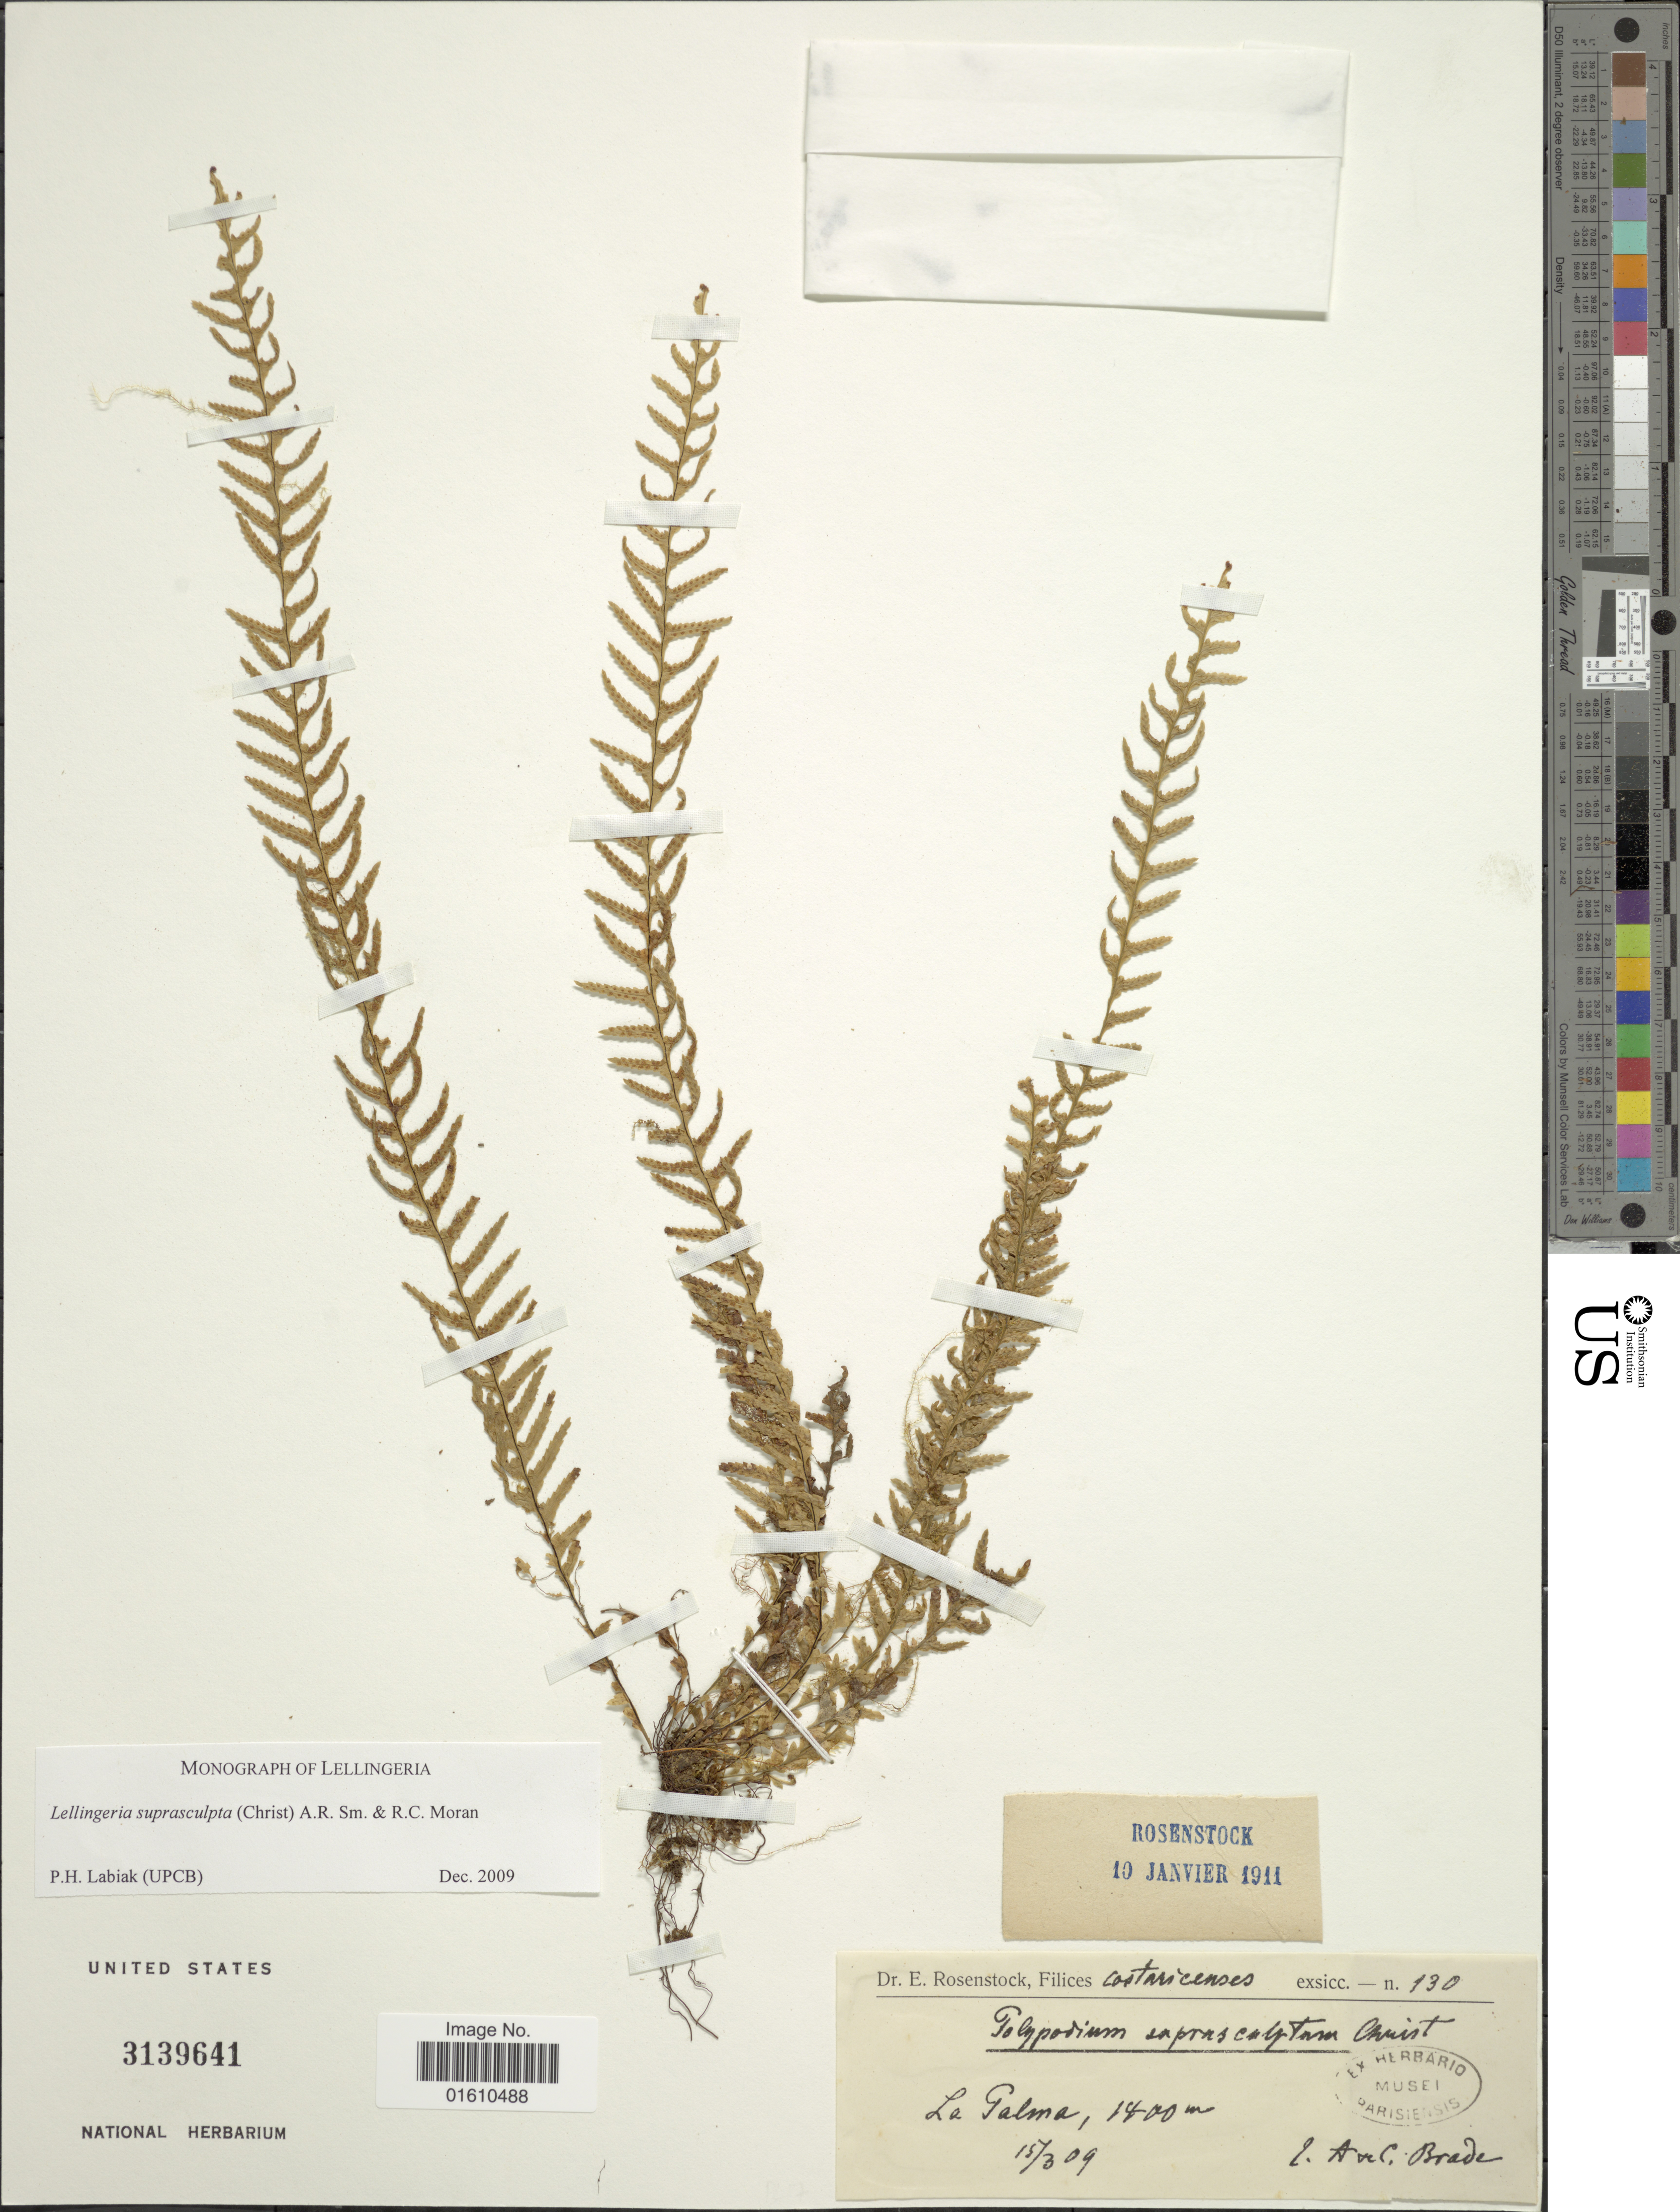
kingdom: Plantae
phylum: Tracheophyta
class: Polypodiopsida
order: Polypodiales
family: Polypodiaceae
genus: Lellingeria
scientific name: Lellingeria suprasculpta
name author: (Christ) A.R. Sm. & R.C. Moran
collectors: A. Brade & C. Brade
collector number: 130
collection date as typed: Transcribed d/m/y: 15/3/9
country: Costa Rica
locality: La Palma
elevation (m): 1400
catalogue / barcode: US 3139641